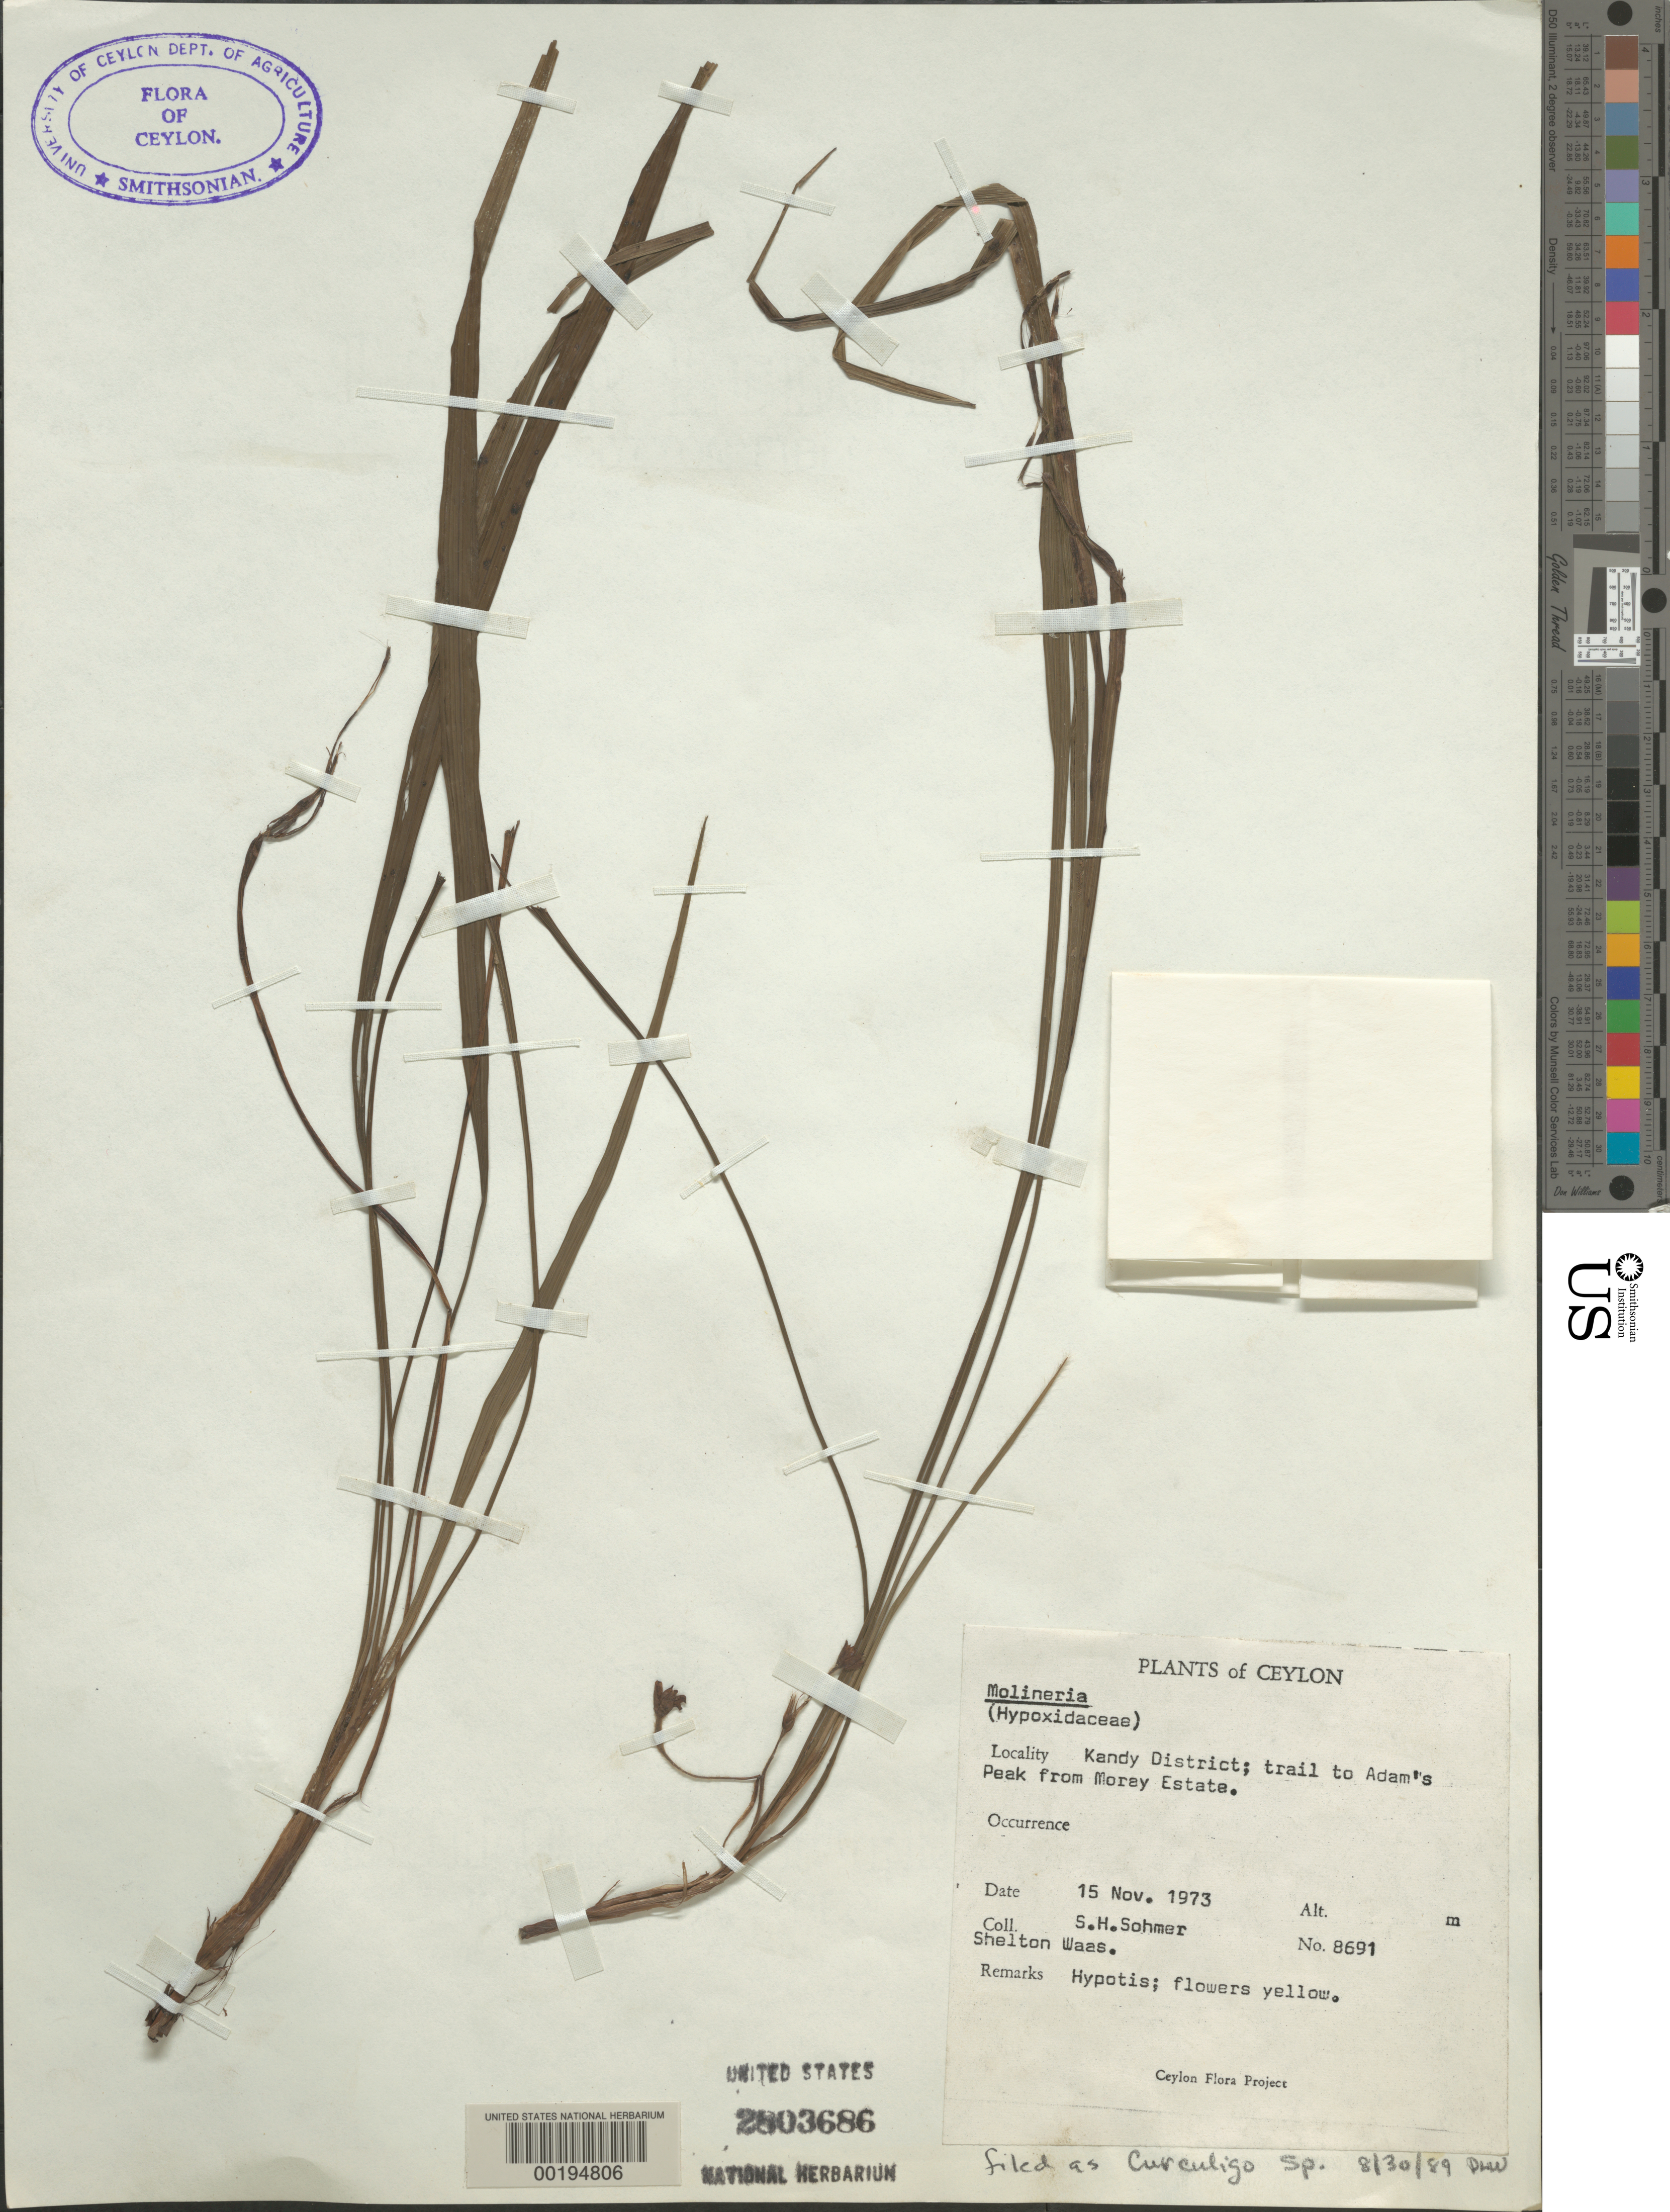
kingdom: Plantae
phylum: Tracheophyta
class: Liliopsida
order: Asparagales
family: Hypoxidaceae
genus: Curculigo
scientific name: Curculigo sp.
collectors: S. H. Sohmer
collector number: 8691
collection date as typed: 15 Nov 1973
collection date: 1973-11-15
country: Sri Lanka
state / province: Central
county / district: Kandy Dist.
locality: Trail to adam's peak from moray estate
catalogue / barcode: US 2803686